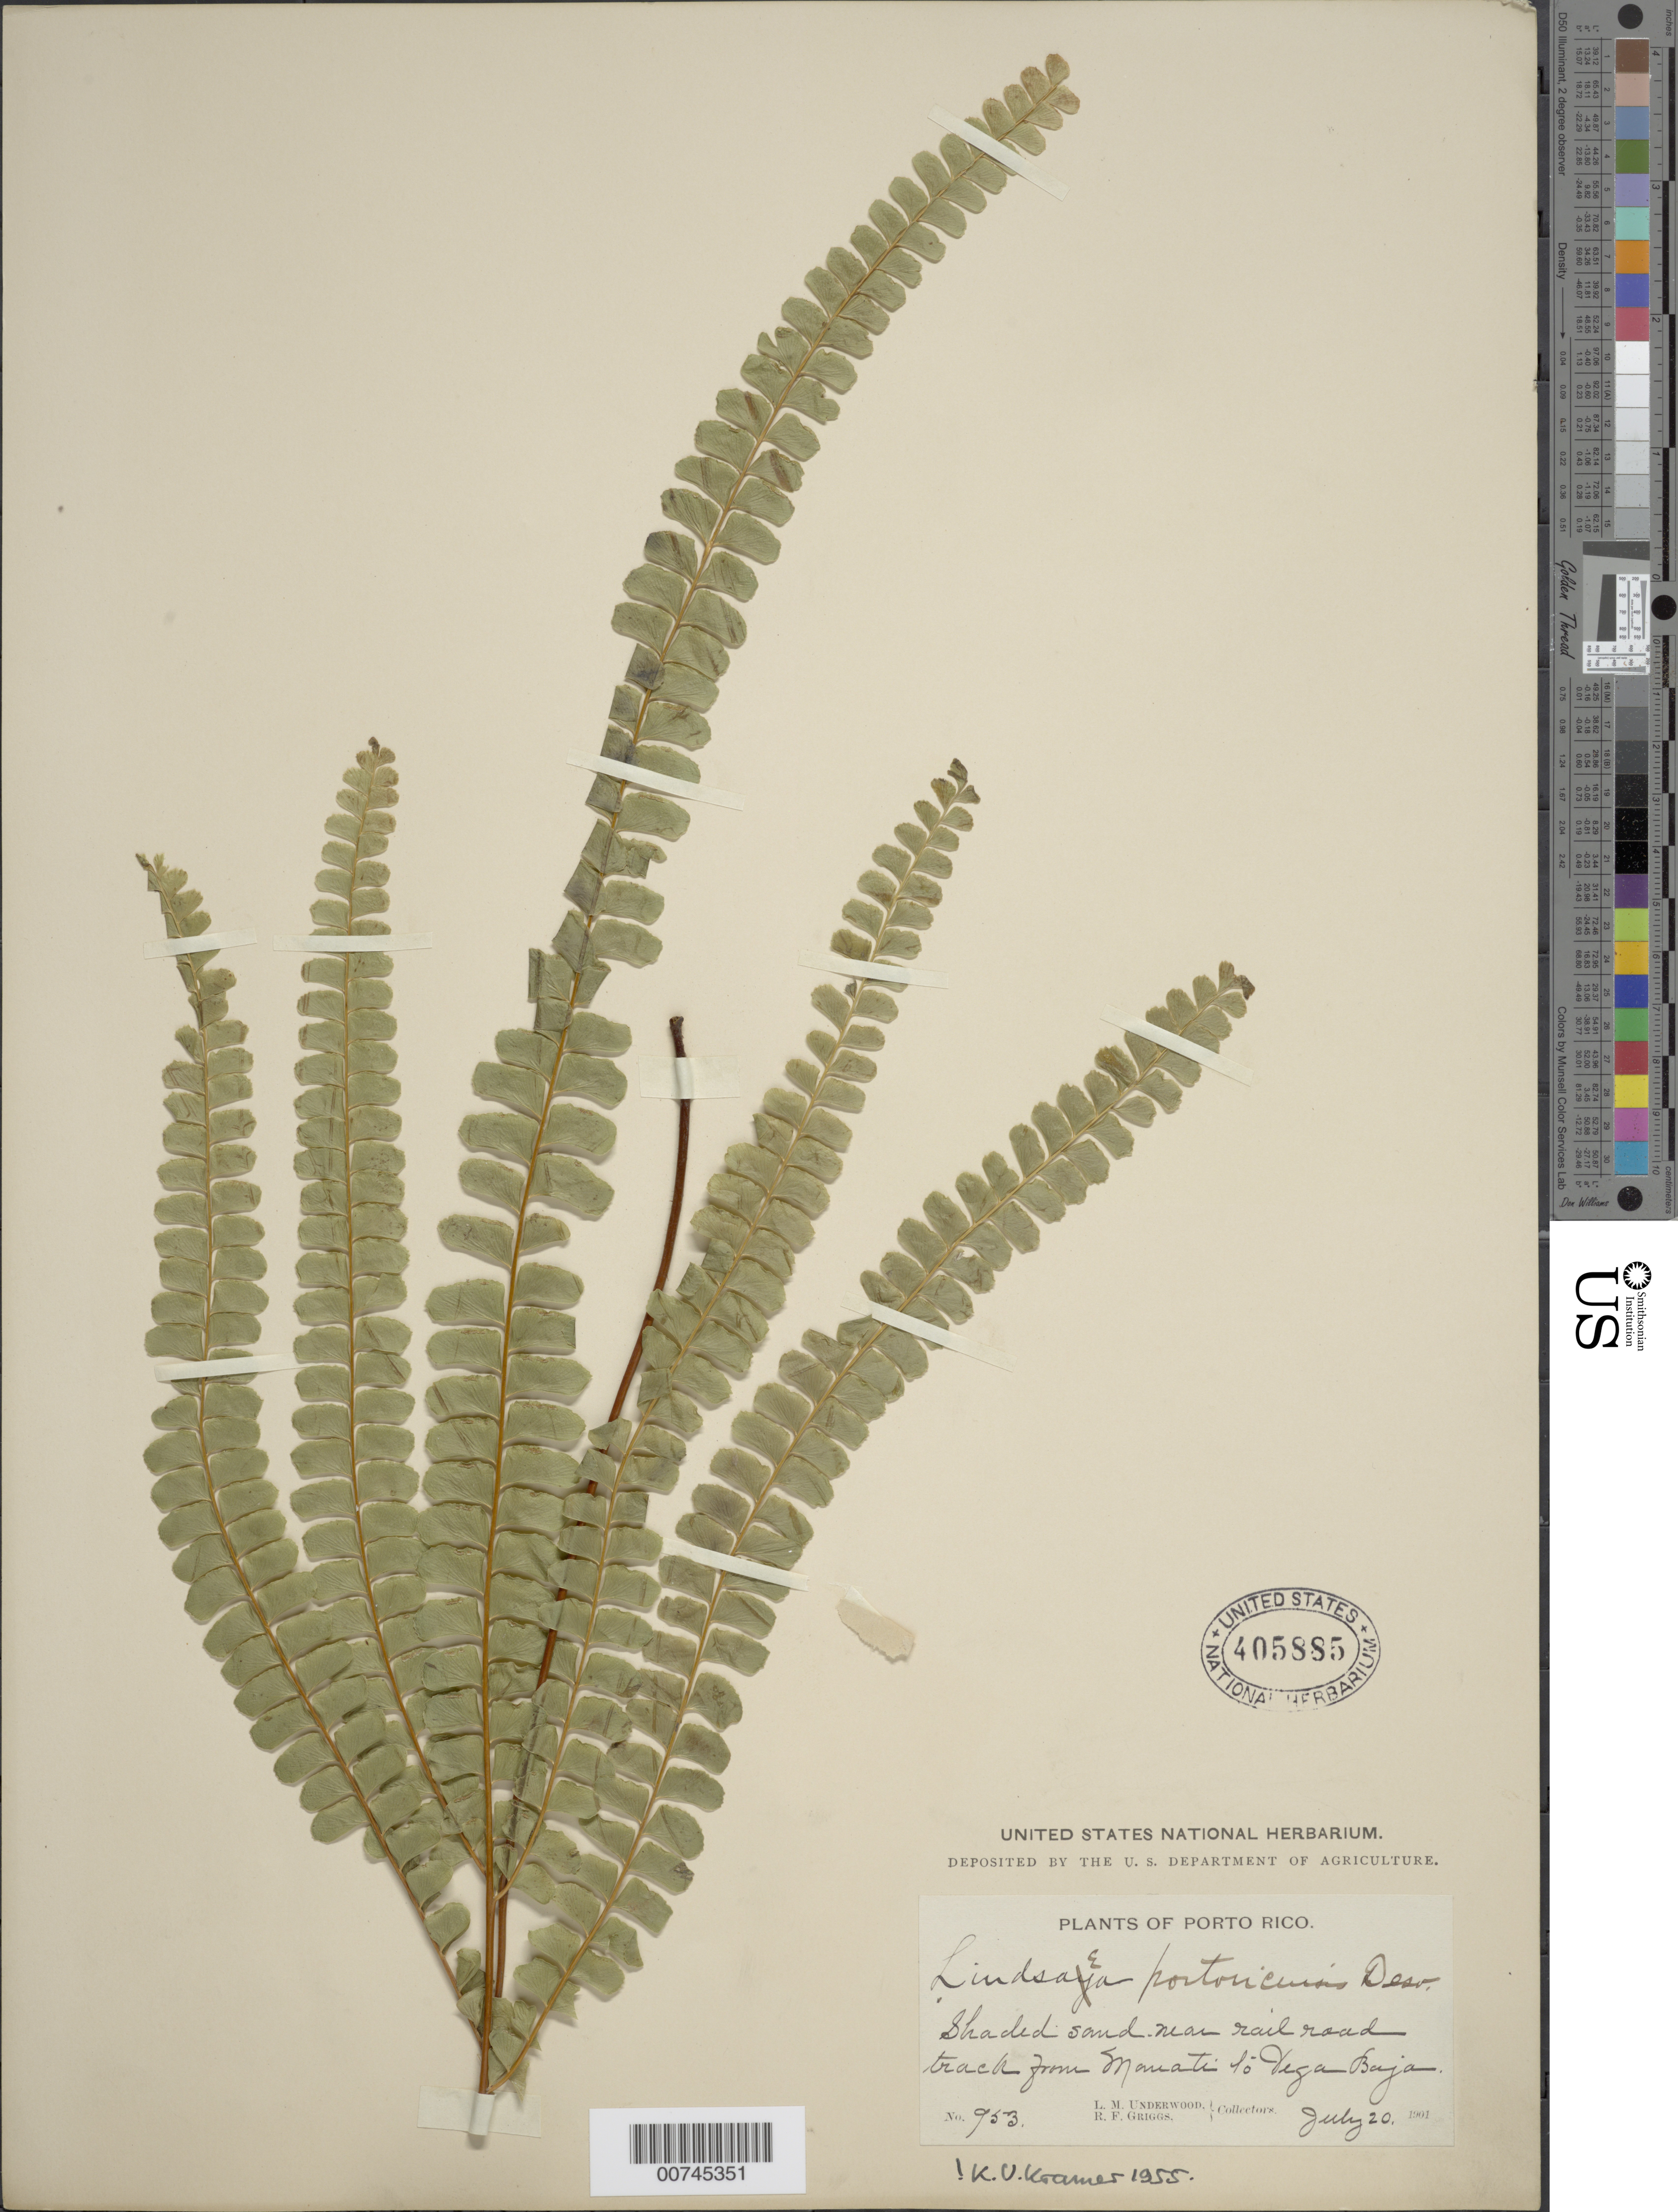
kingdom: Plantae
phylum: Tracheophyta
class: Polypodiopsida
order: Polypodiales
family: Lindsaeaceae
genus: Lindsaea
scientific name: Lindsaea portoricensis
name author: Desv.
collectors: L. M. Underwood & R. F. Griggs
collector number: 953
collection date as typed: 20 Jul 1901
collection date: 1901-07-20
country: Puerto Rico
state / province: Vega Baja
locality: Near rail road track from Manatí to Vega Baja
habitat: Shaded sand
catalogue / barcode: US 405885